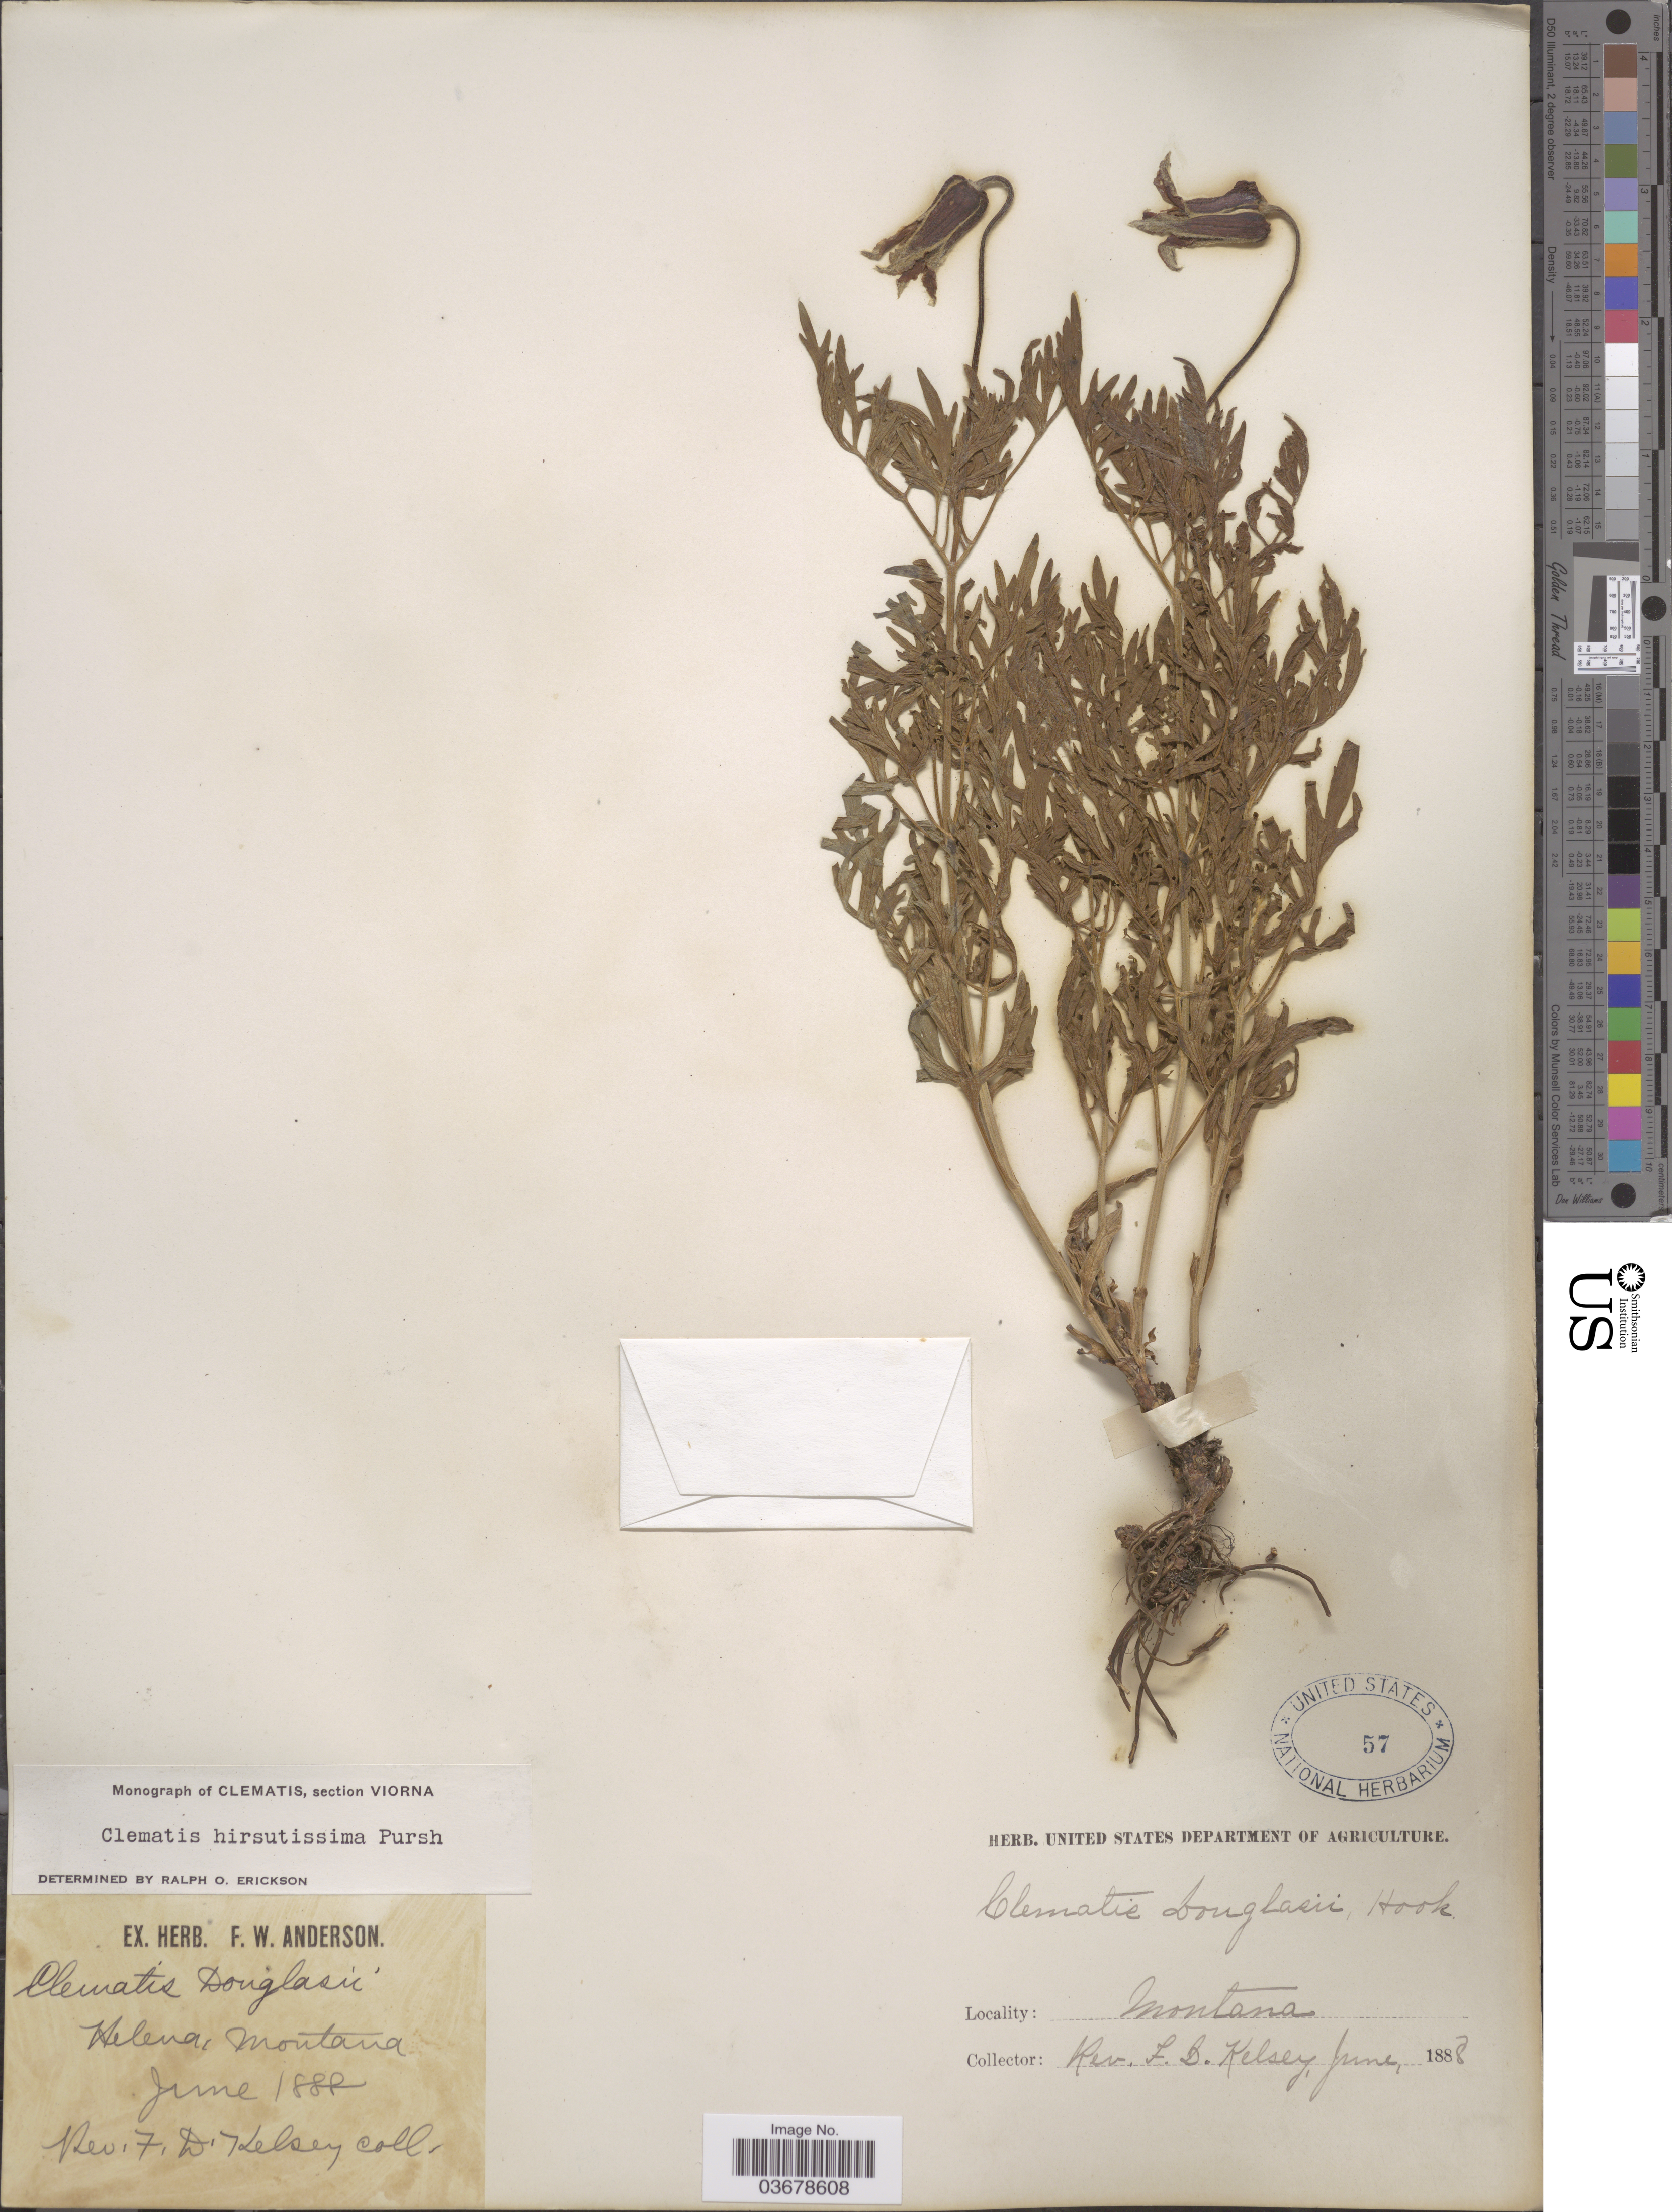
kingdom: Plantae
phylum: Tracheophyta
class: Magnoliopsida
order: Ranunculales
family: Ranunculaceae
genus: Clematis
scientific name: Clematis viorna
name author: L.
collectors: F. Kelsey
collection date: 1888-06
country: United States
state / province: Montana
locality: Helena.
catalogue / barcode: US 57